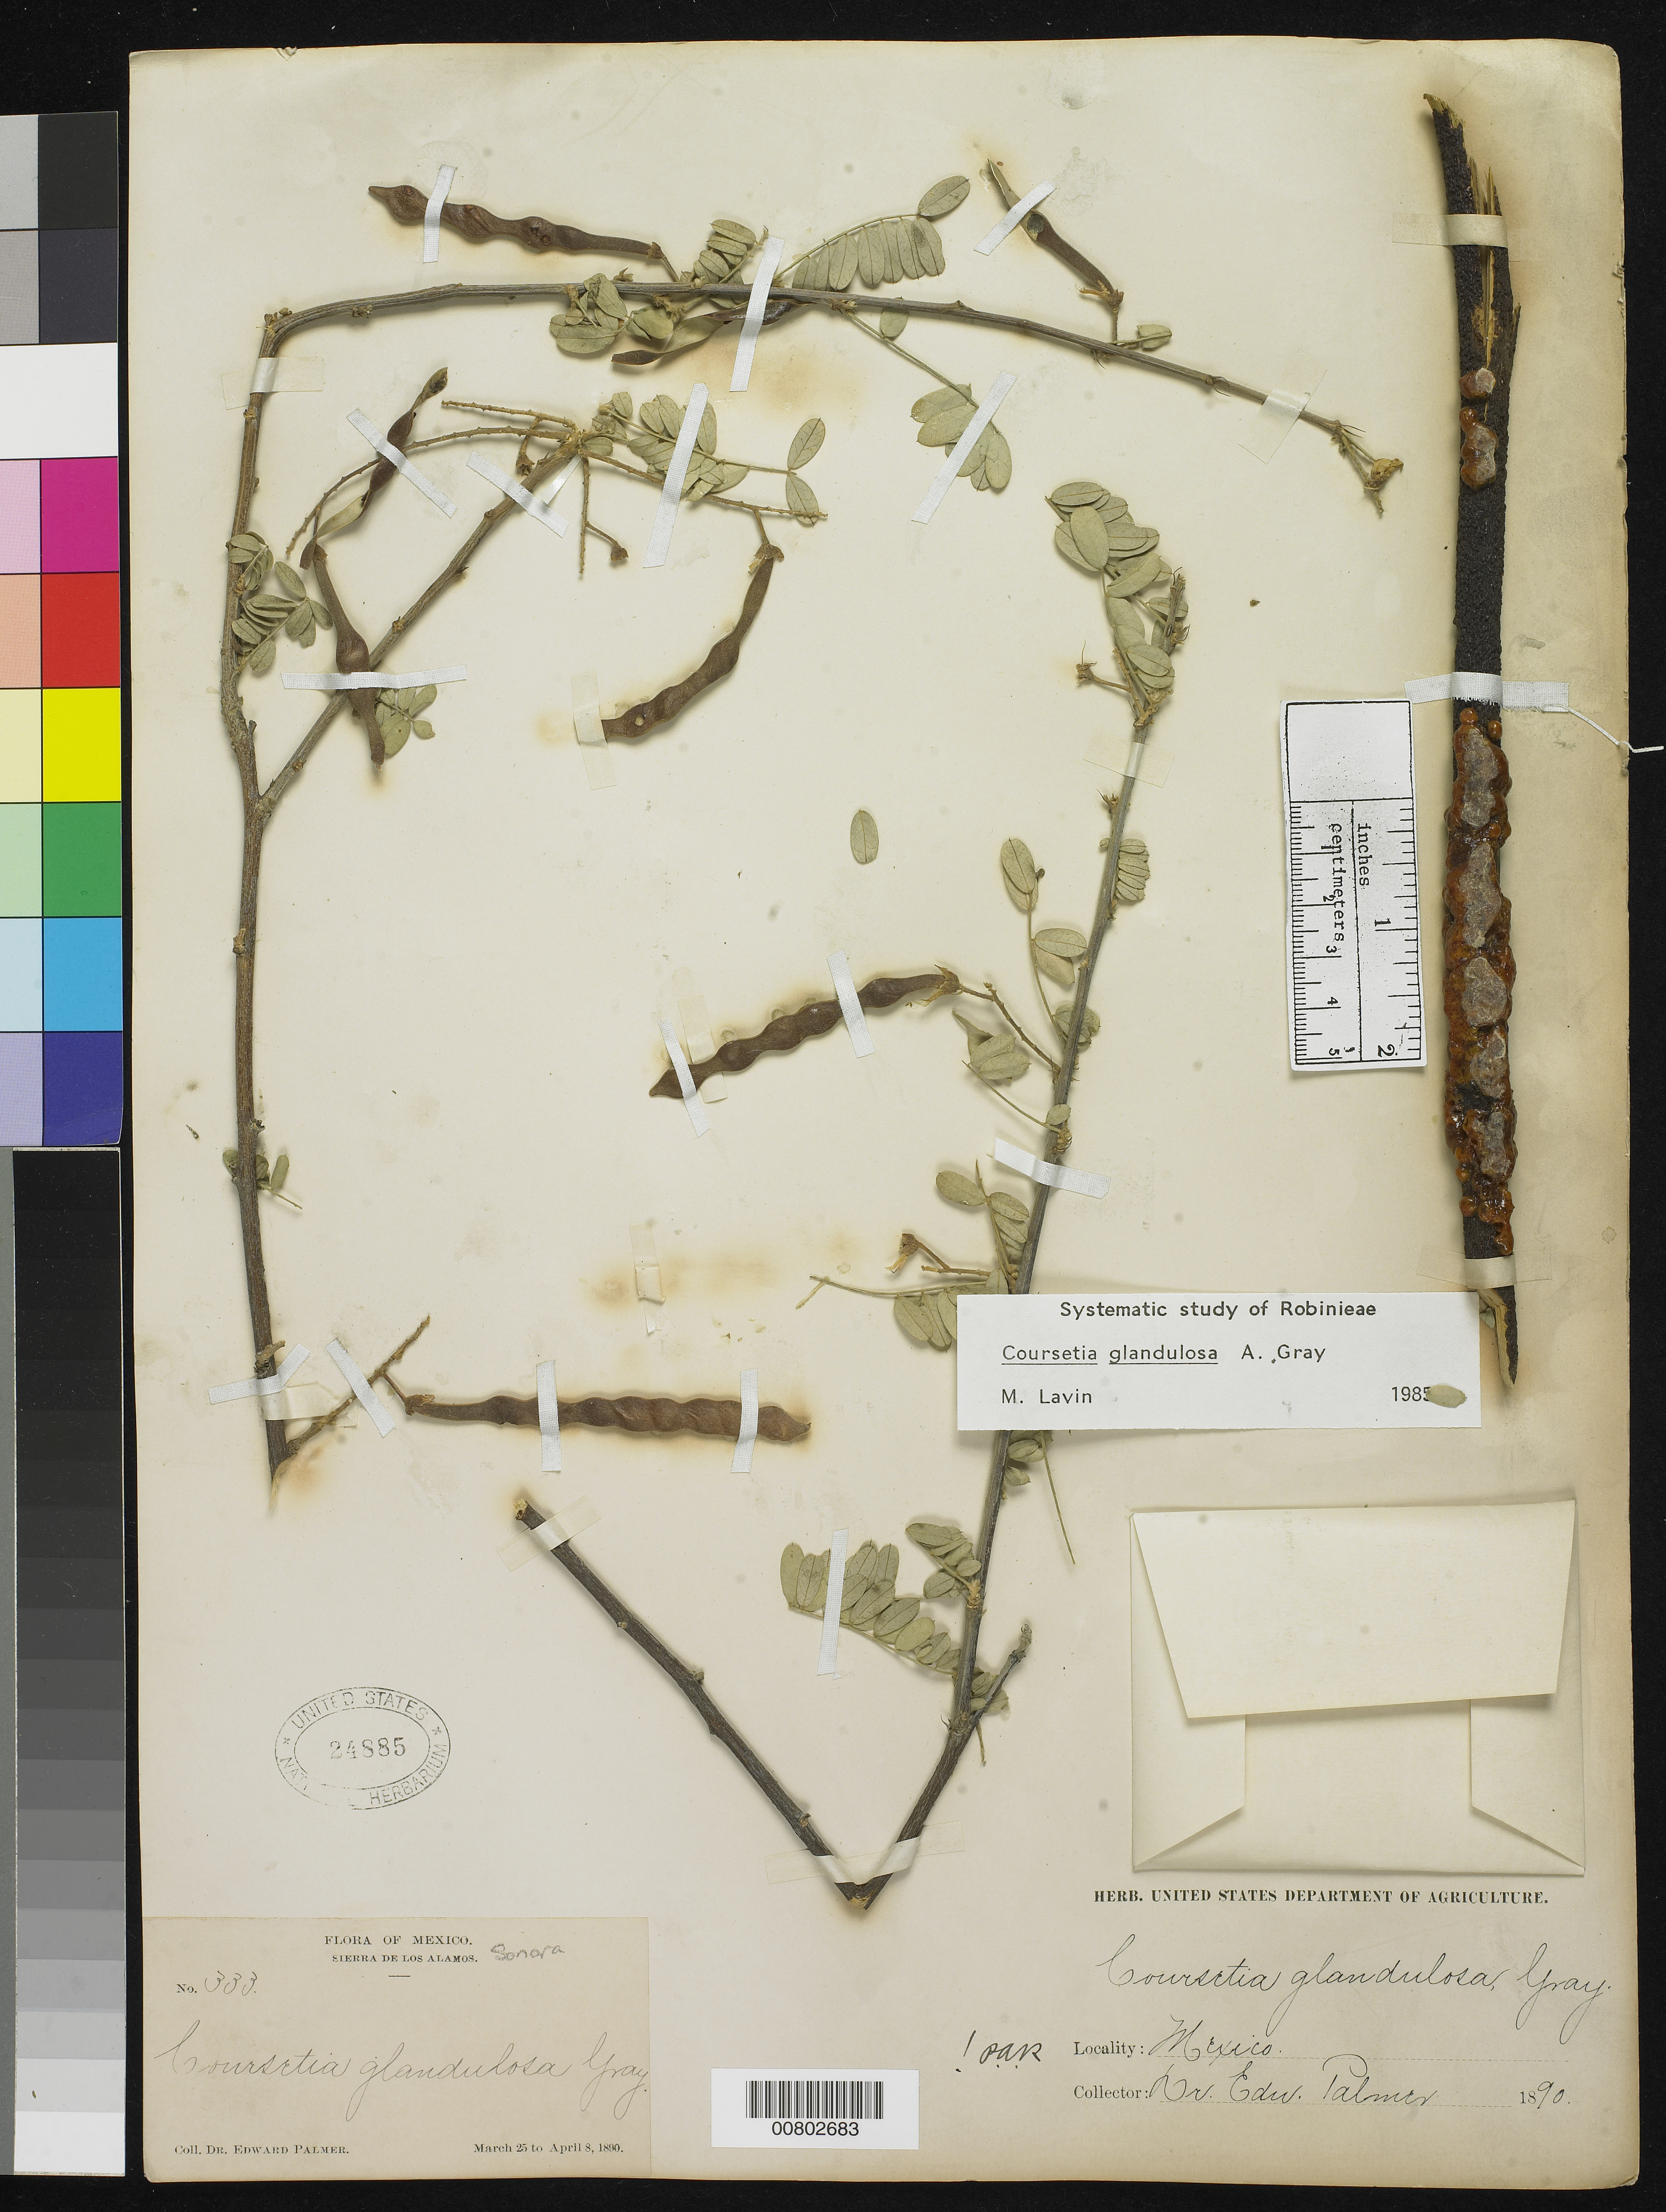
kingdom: Plantae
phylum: Tracheophyta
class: Magnoliopsida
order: Fabales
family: Fabaceae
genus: Coursetia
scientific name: Coursetia glandulosa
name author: A. Gray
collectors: E. Palmer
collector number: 333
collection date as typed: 25 Mar 1890 to 08 Apr 1890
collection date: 1890-03-25/1890-04-08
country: Mexico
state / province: Sonora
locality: Sierra de los Alamos, Sonora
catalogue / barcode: US 24885